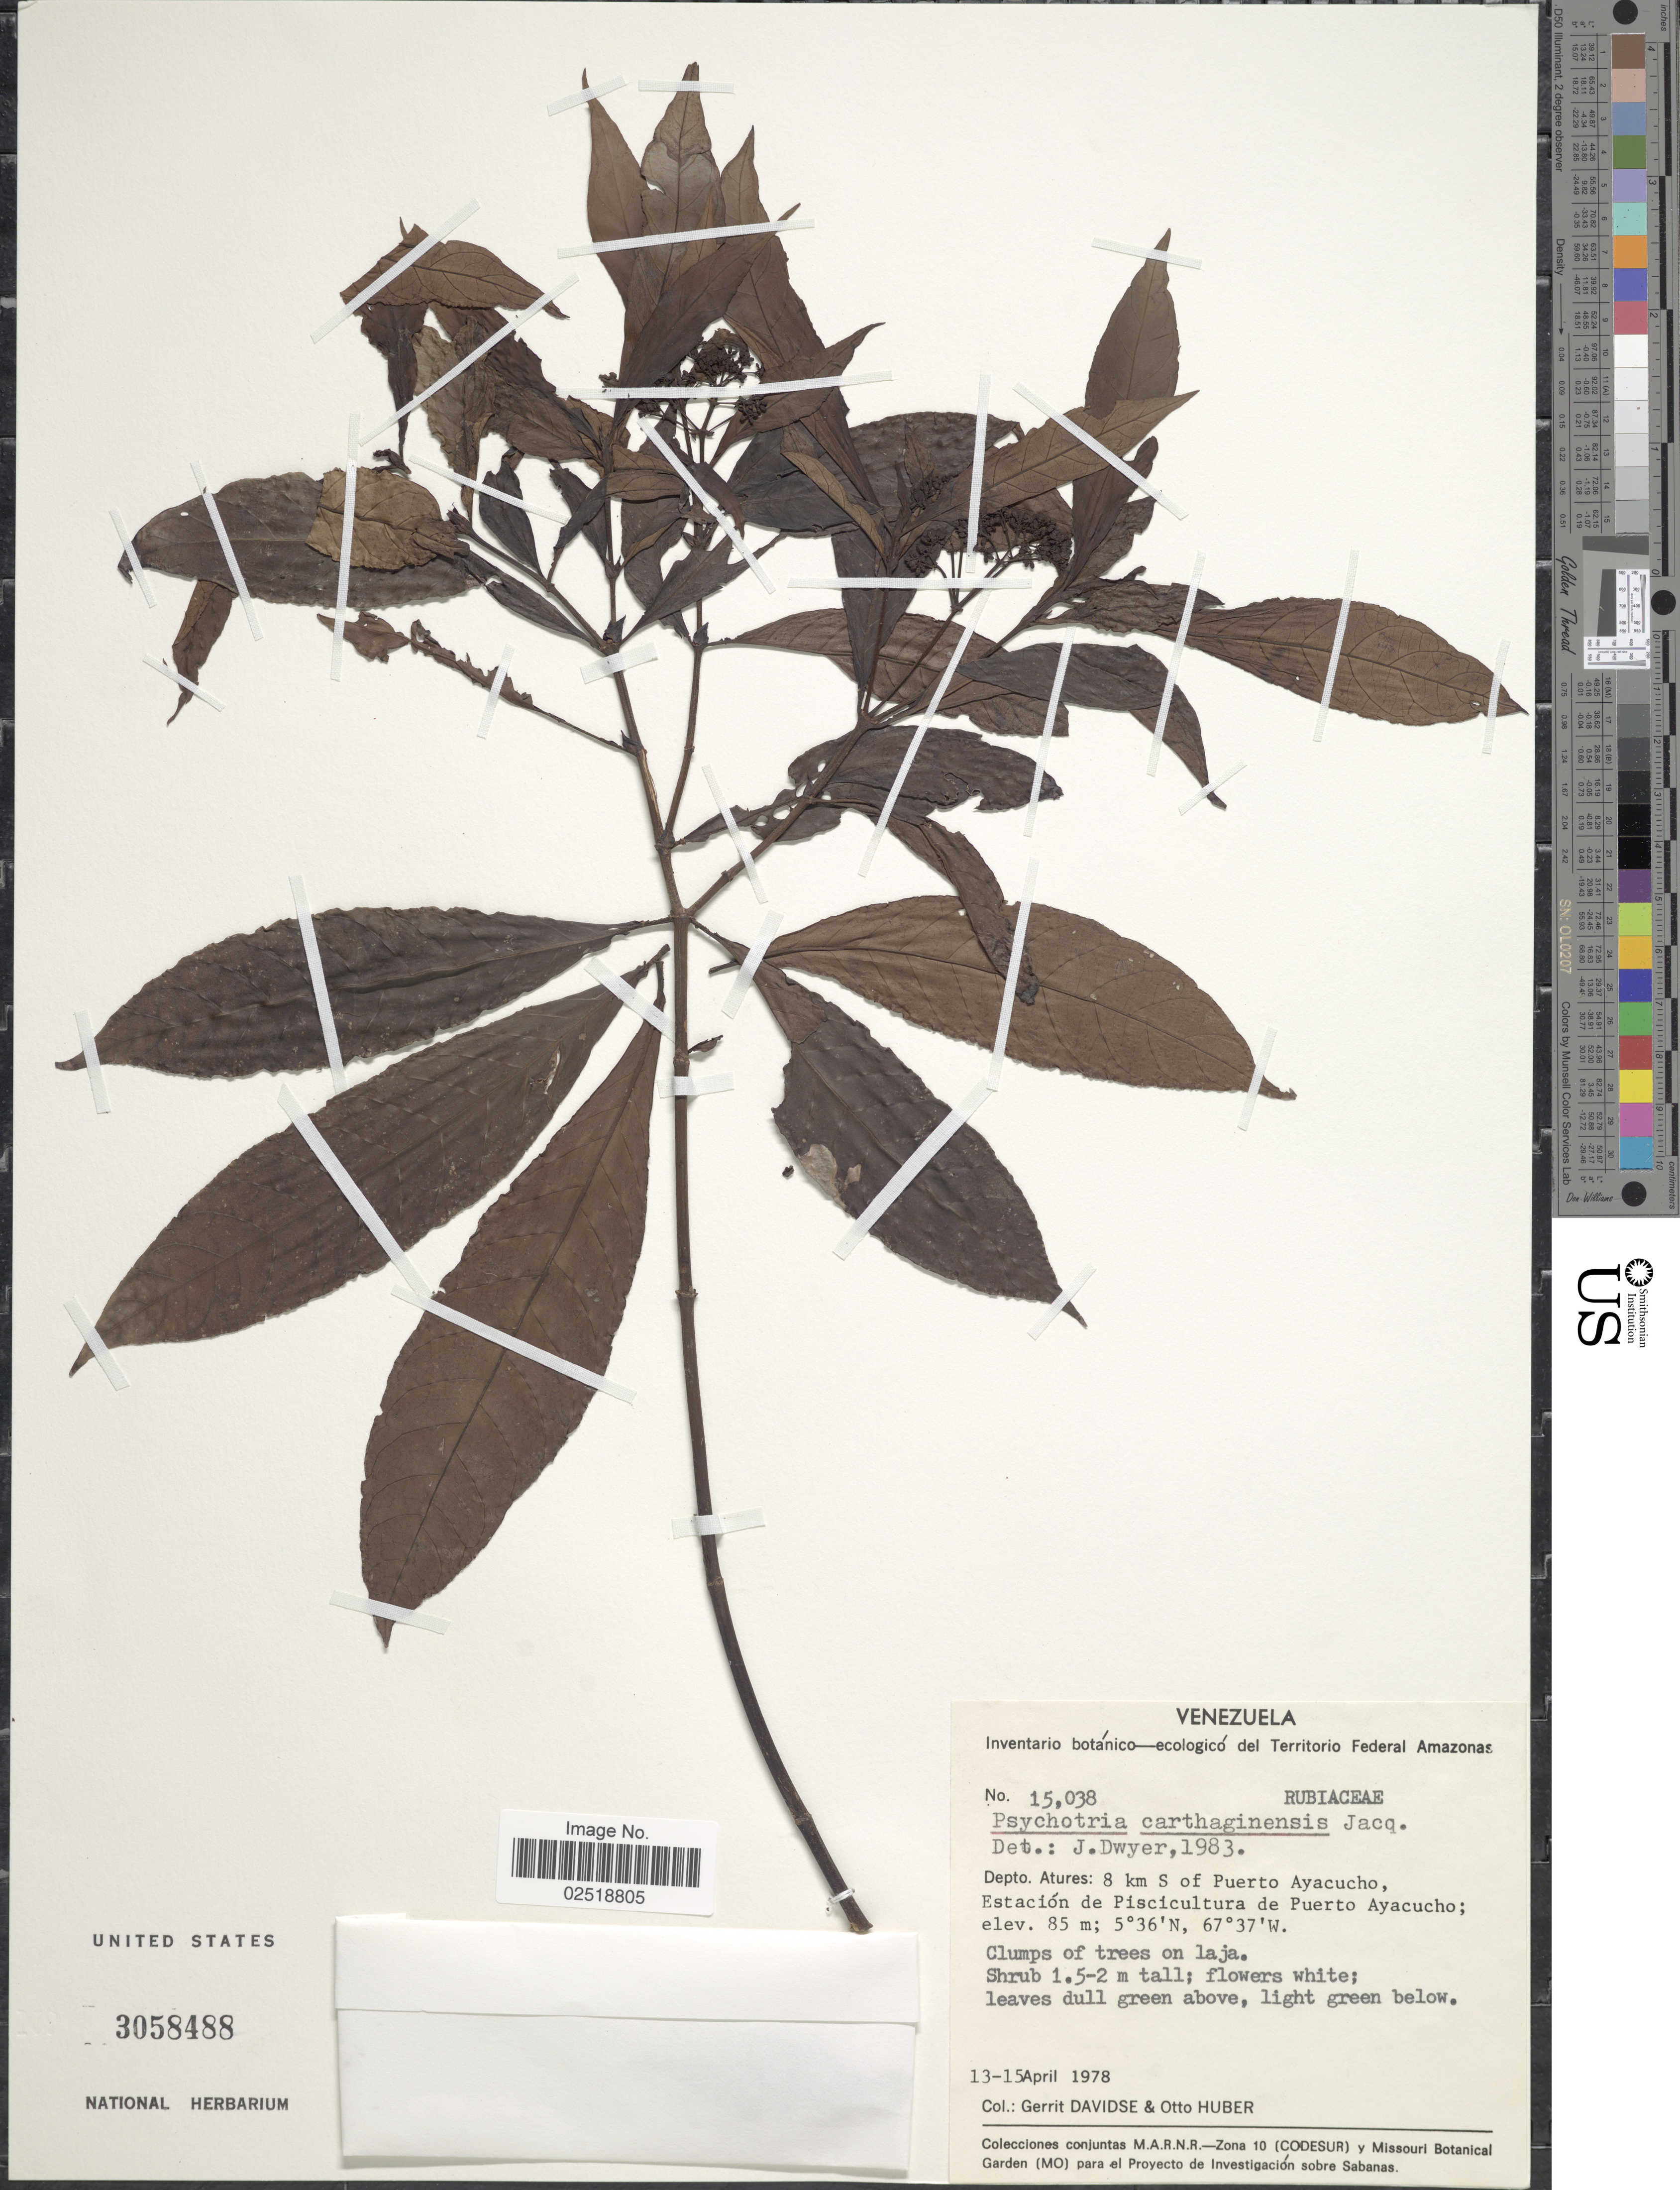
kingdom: Plantae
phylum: Tracheophyta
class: Magnoliopsida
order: Gentianales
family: Rubiaceae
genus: Psychotria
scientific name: Psychotria carthagenensis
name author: Jacq.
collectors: G. Davidse & O. Huber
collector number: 15038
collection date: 1978-04-13/1978-04-15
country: Venezuela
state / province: Amazonas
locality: Depto Atures: 8 km S of Puerto Ayacucho, Estación de Piscicultura de Puerto Ayacucho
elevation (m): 85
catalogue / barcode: US 3058488